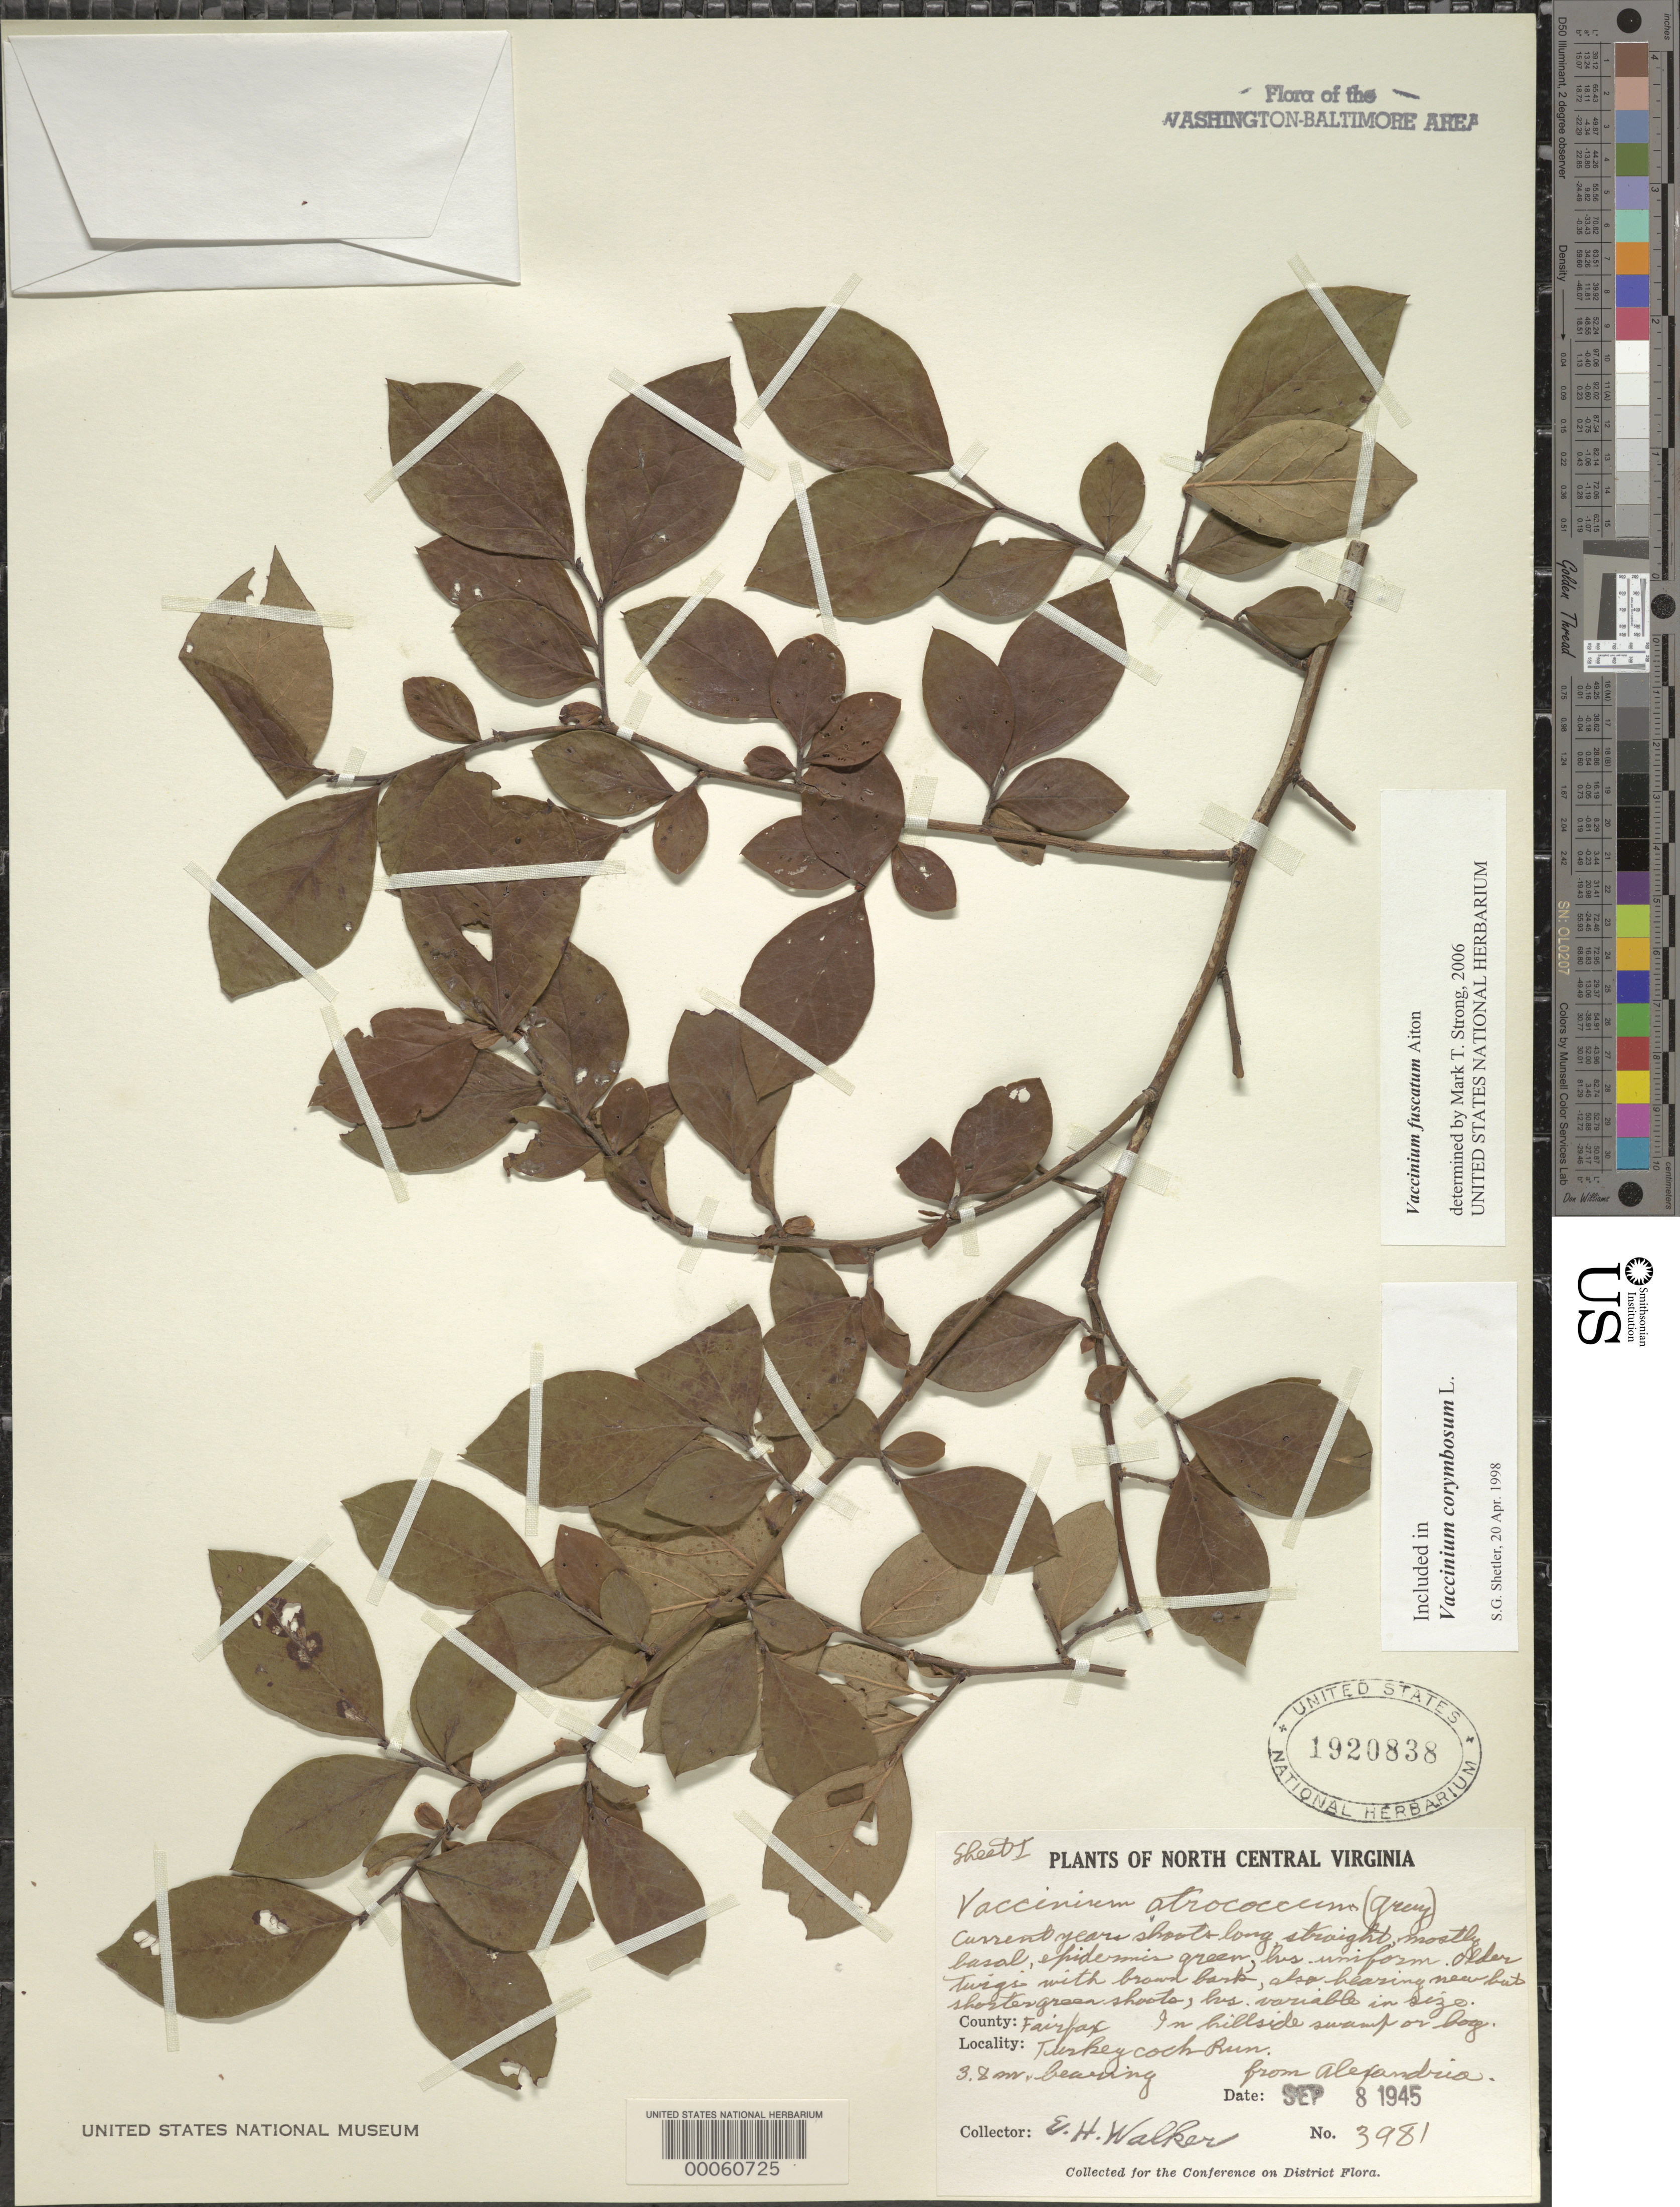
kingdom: Plantae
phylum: Tracheophyta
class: Magnoliopsida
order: Ericales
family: Ericaceae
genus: Vaccinium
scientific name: Vaccinium corymbosum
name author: L.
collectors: E. H. Walker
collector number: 3981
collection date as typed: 08 Sep 1945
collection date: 1945-09-08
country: United States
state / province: Virginia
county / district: Fairfax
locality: Turkey Cock Run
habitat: Swamp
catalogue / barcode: US 1920838